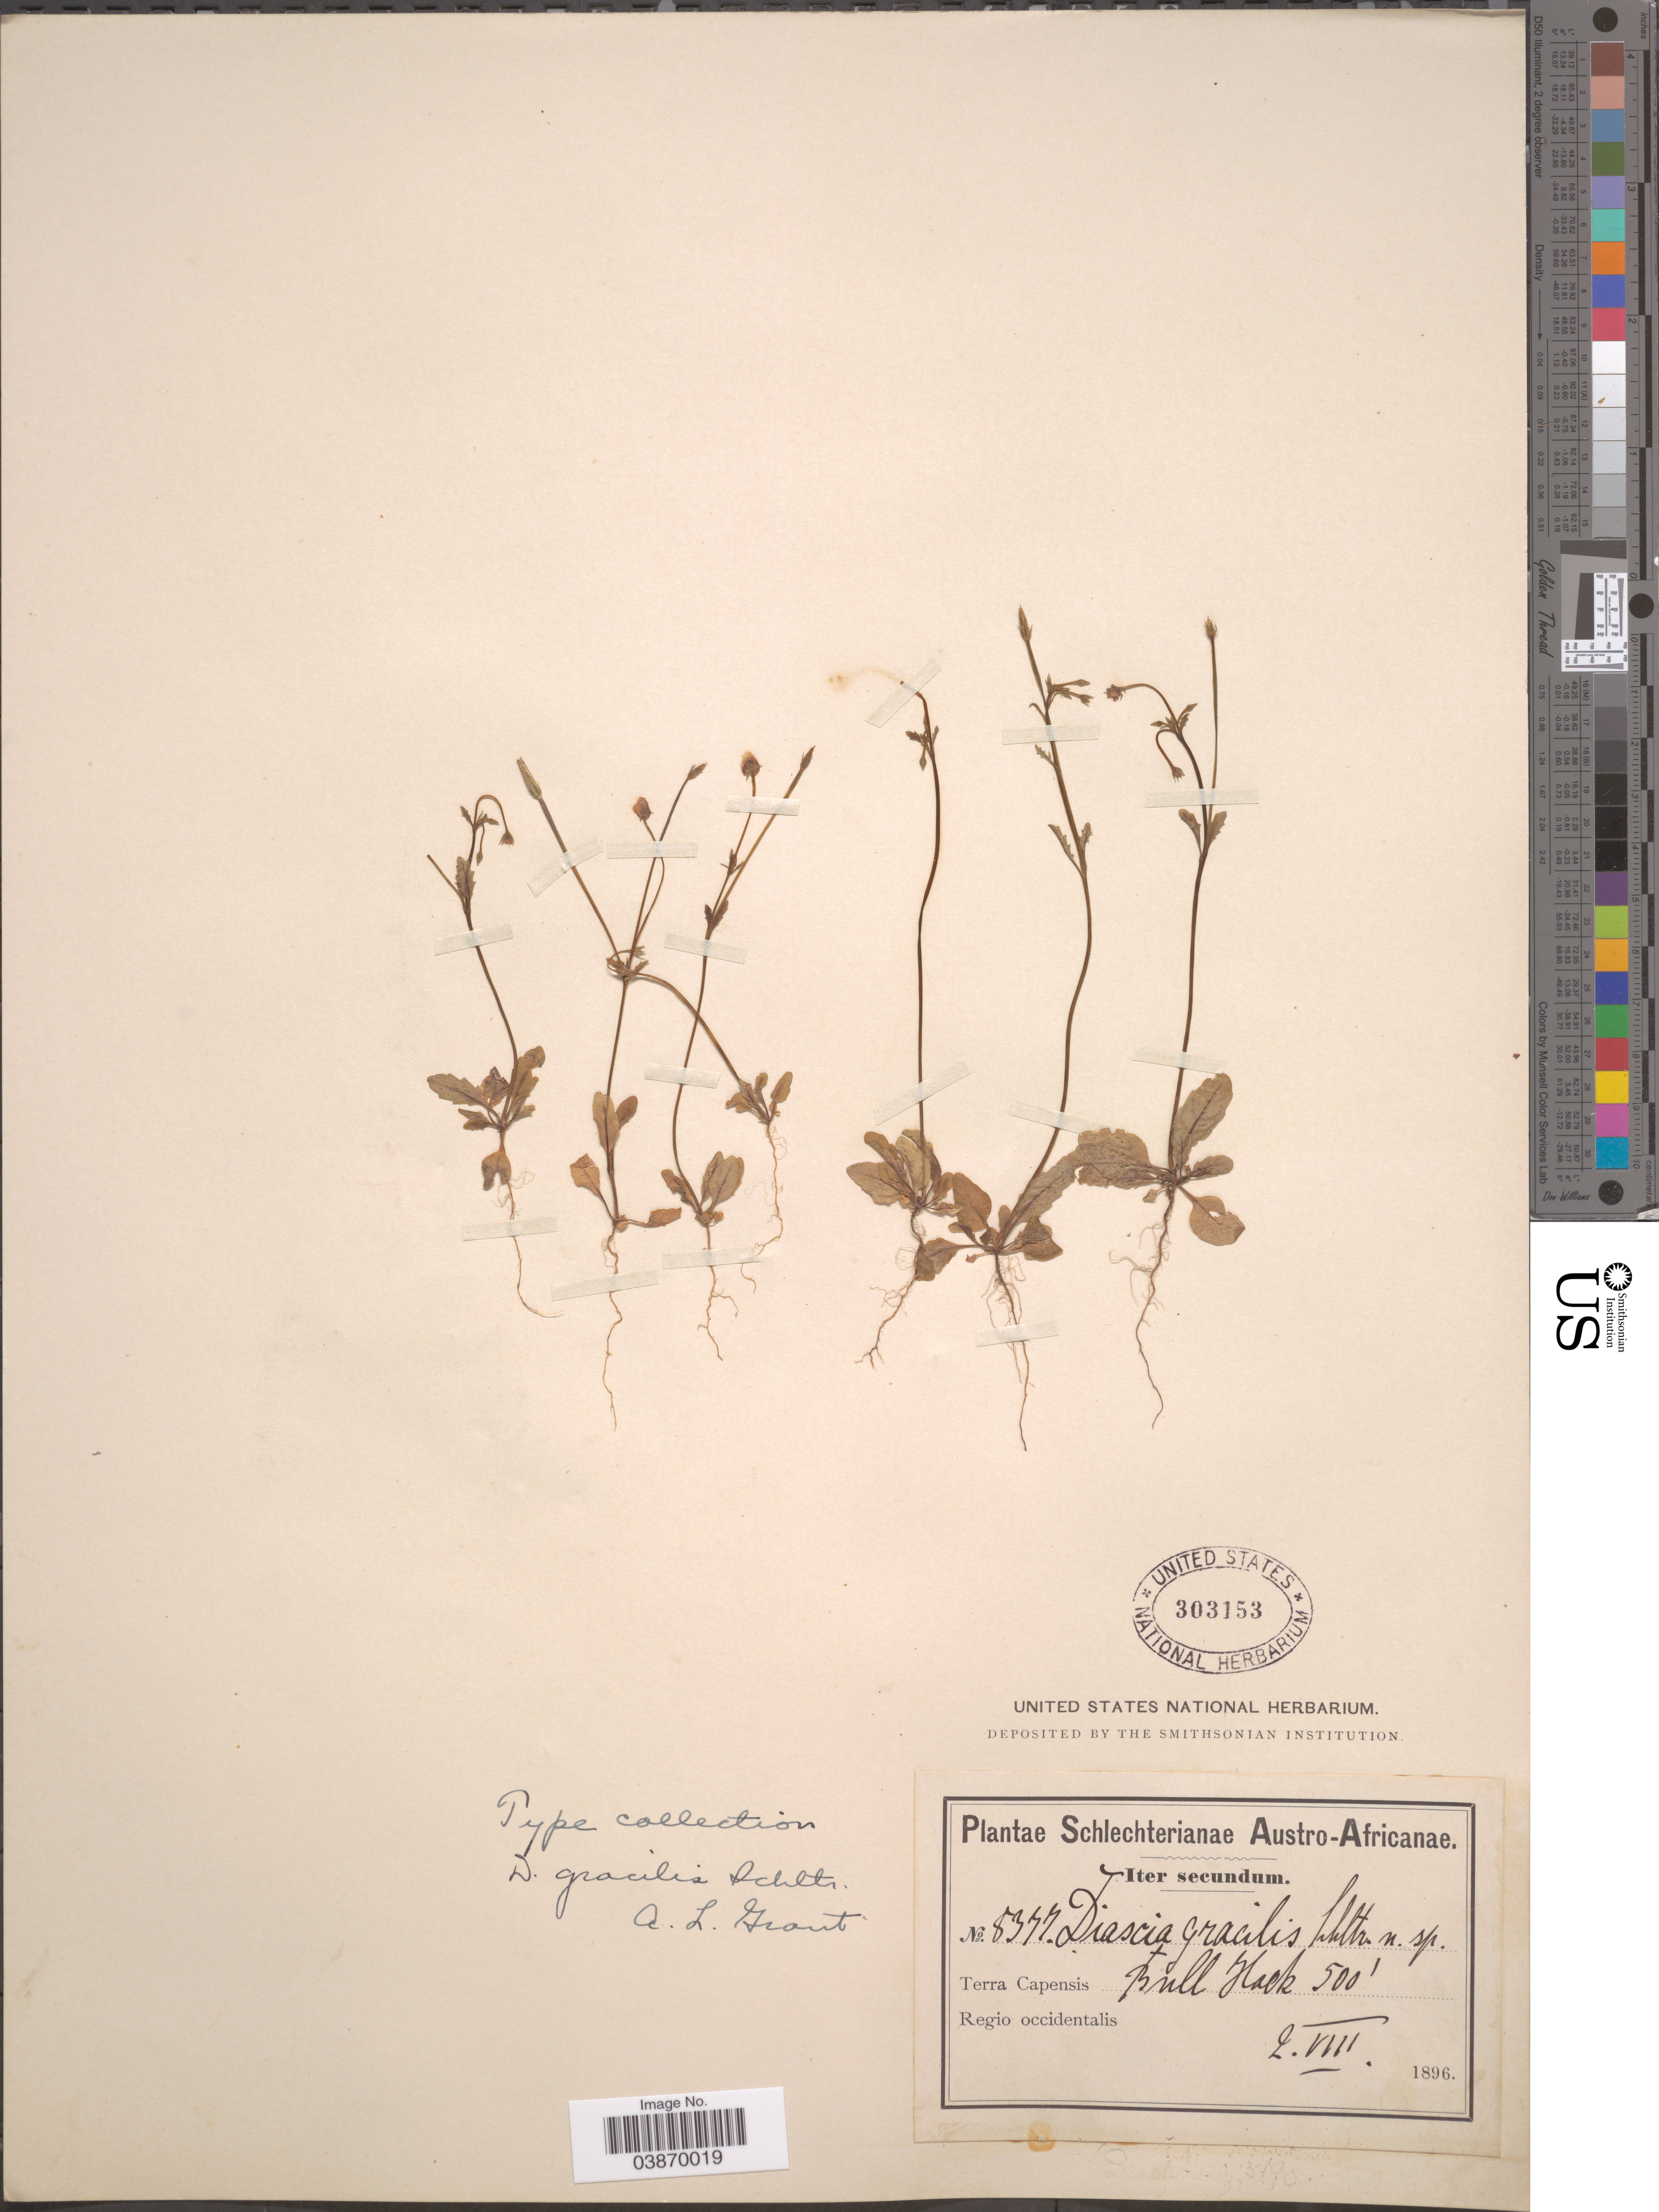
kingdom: Plantae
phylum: Tracheophyta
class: Magnoliopsida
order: Lamiales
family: Scrophulariaceae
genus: Diascia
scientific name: Diascia gracilis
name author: Schltr.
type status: Type Collection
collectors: Schlechter, --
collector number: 8377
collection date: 1896-08-02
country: South Africa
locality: Austro-Africanae. Terra Capensis. Bull Hock. Regio occidentalis.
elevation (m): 152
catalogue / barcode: US 303153